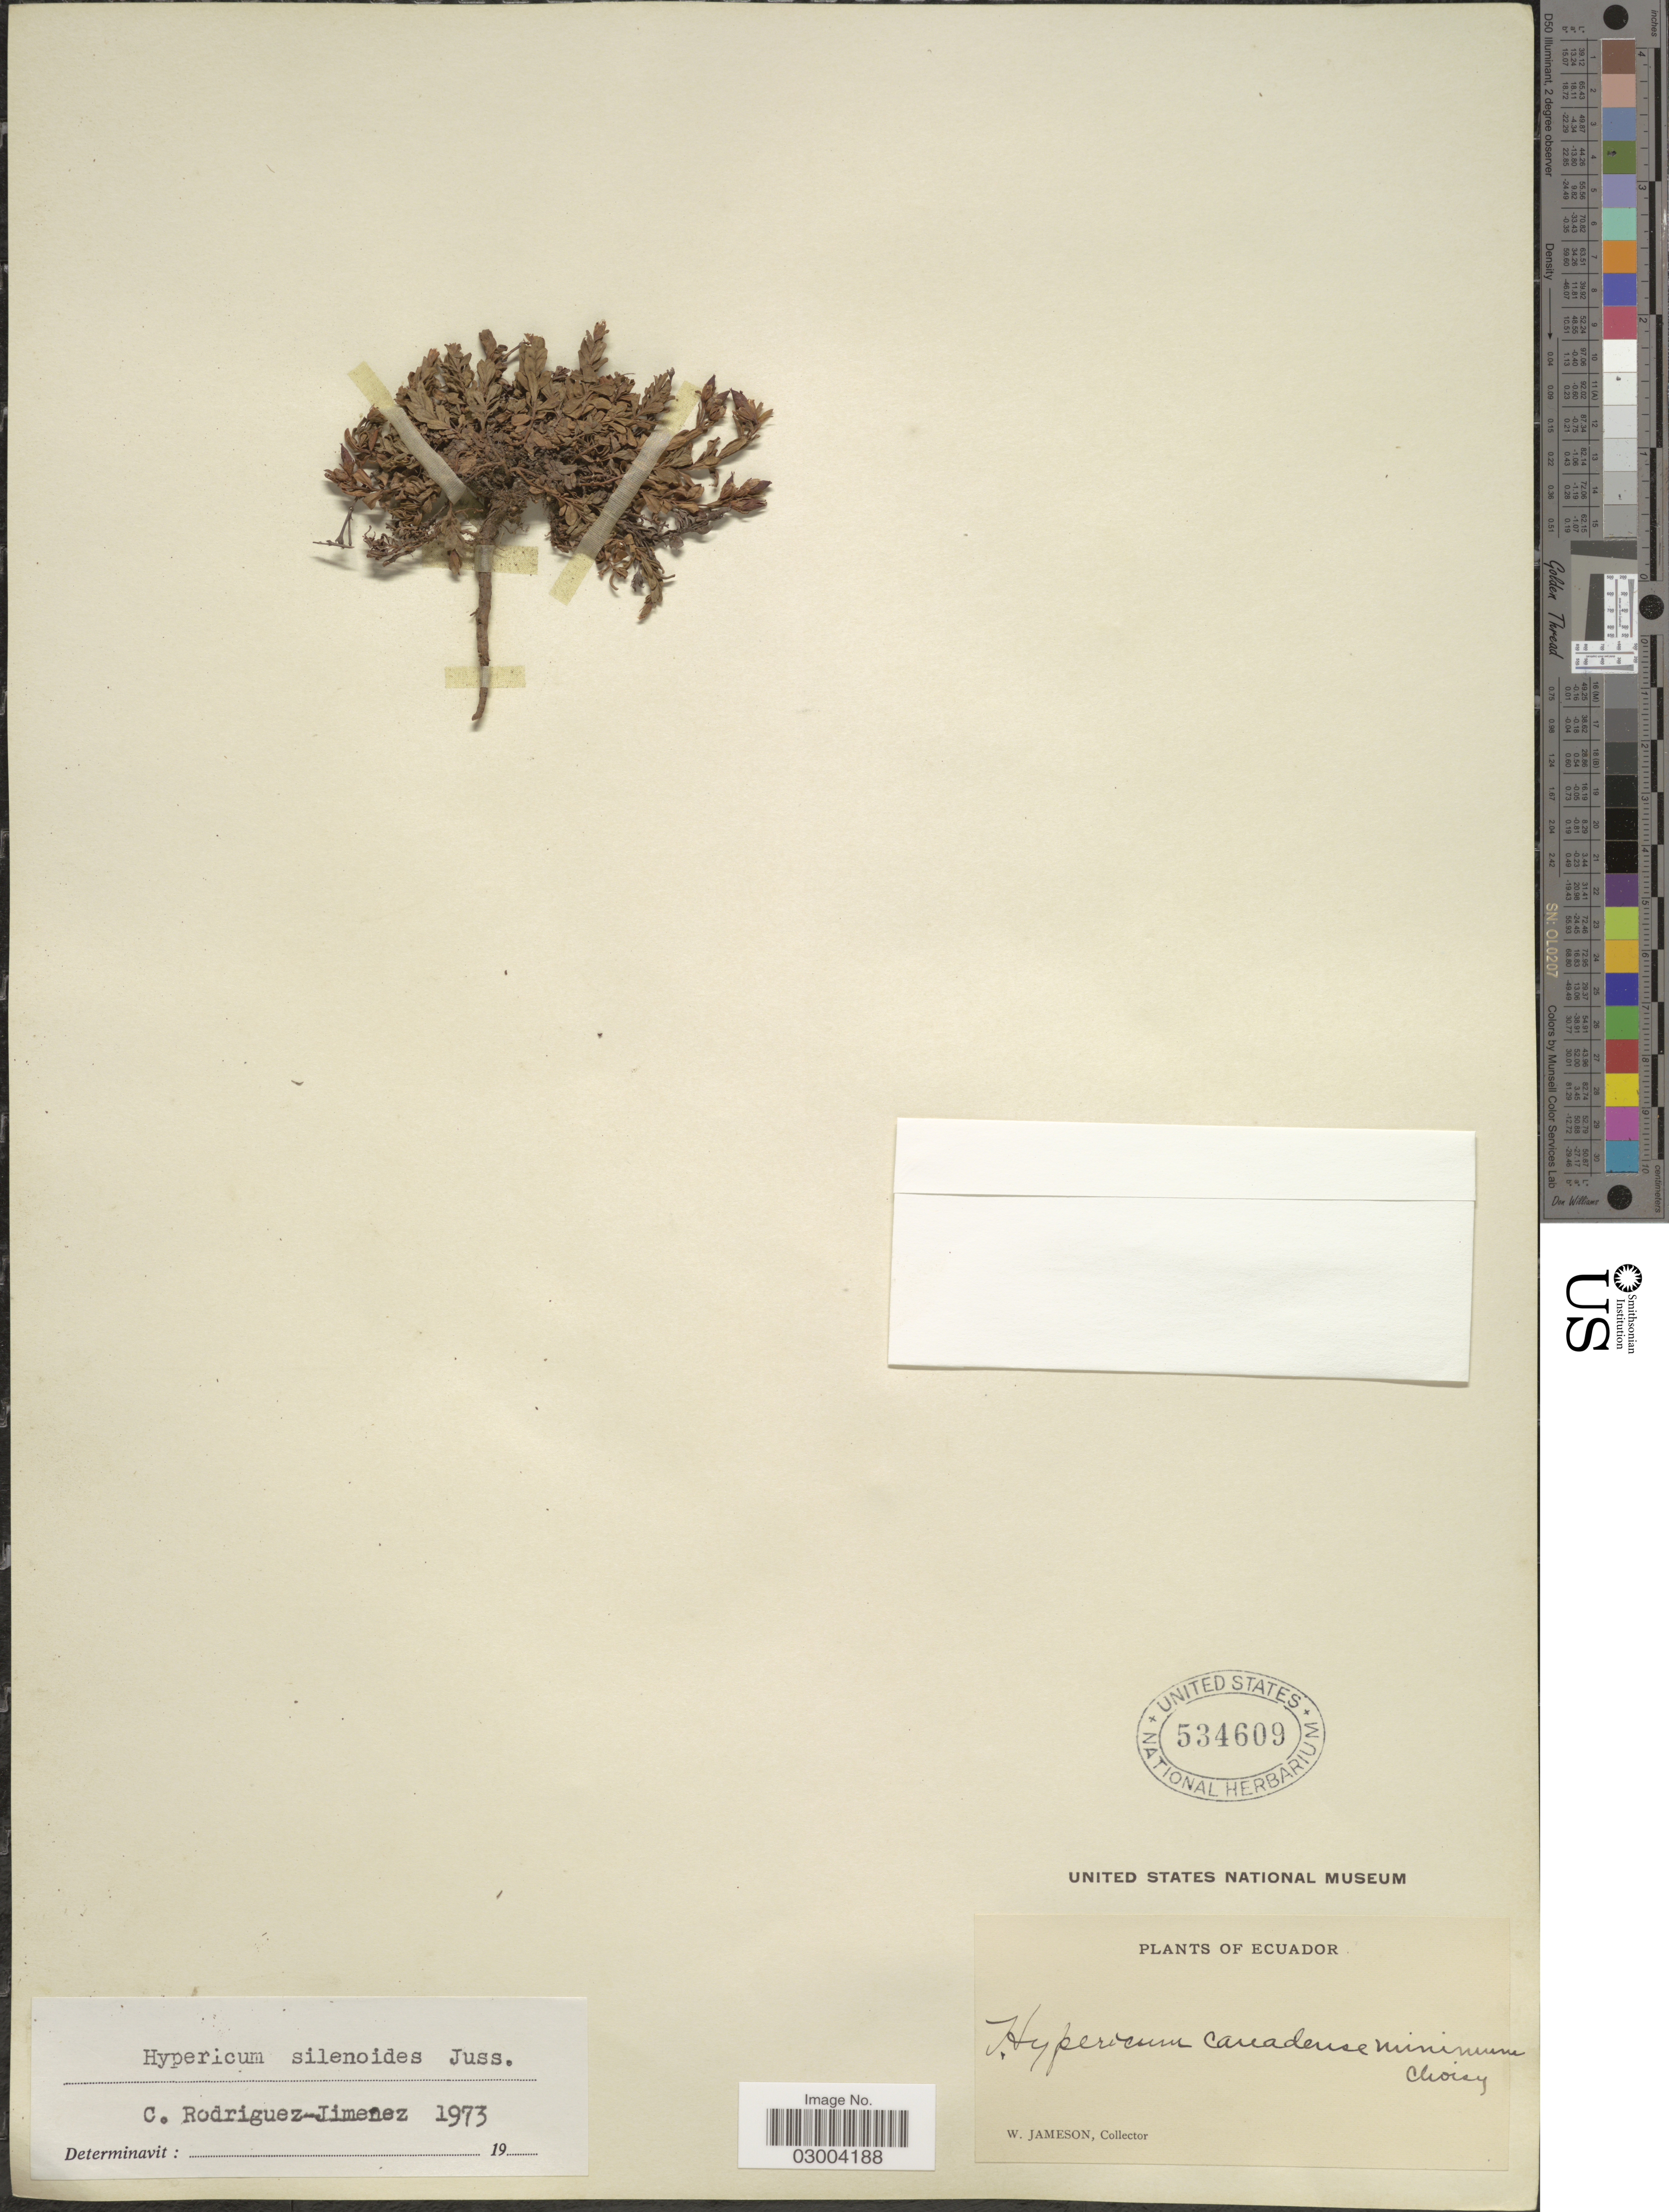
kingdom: Plantae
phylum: Tracheophyta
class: Magnoliopsida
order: Malpighiales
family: Hypericaceae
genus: Hypericum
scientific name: Hypericum silenoides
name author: Juss.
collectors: W. Jameson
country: Ecuador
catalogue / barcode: US 534609